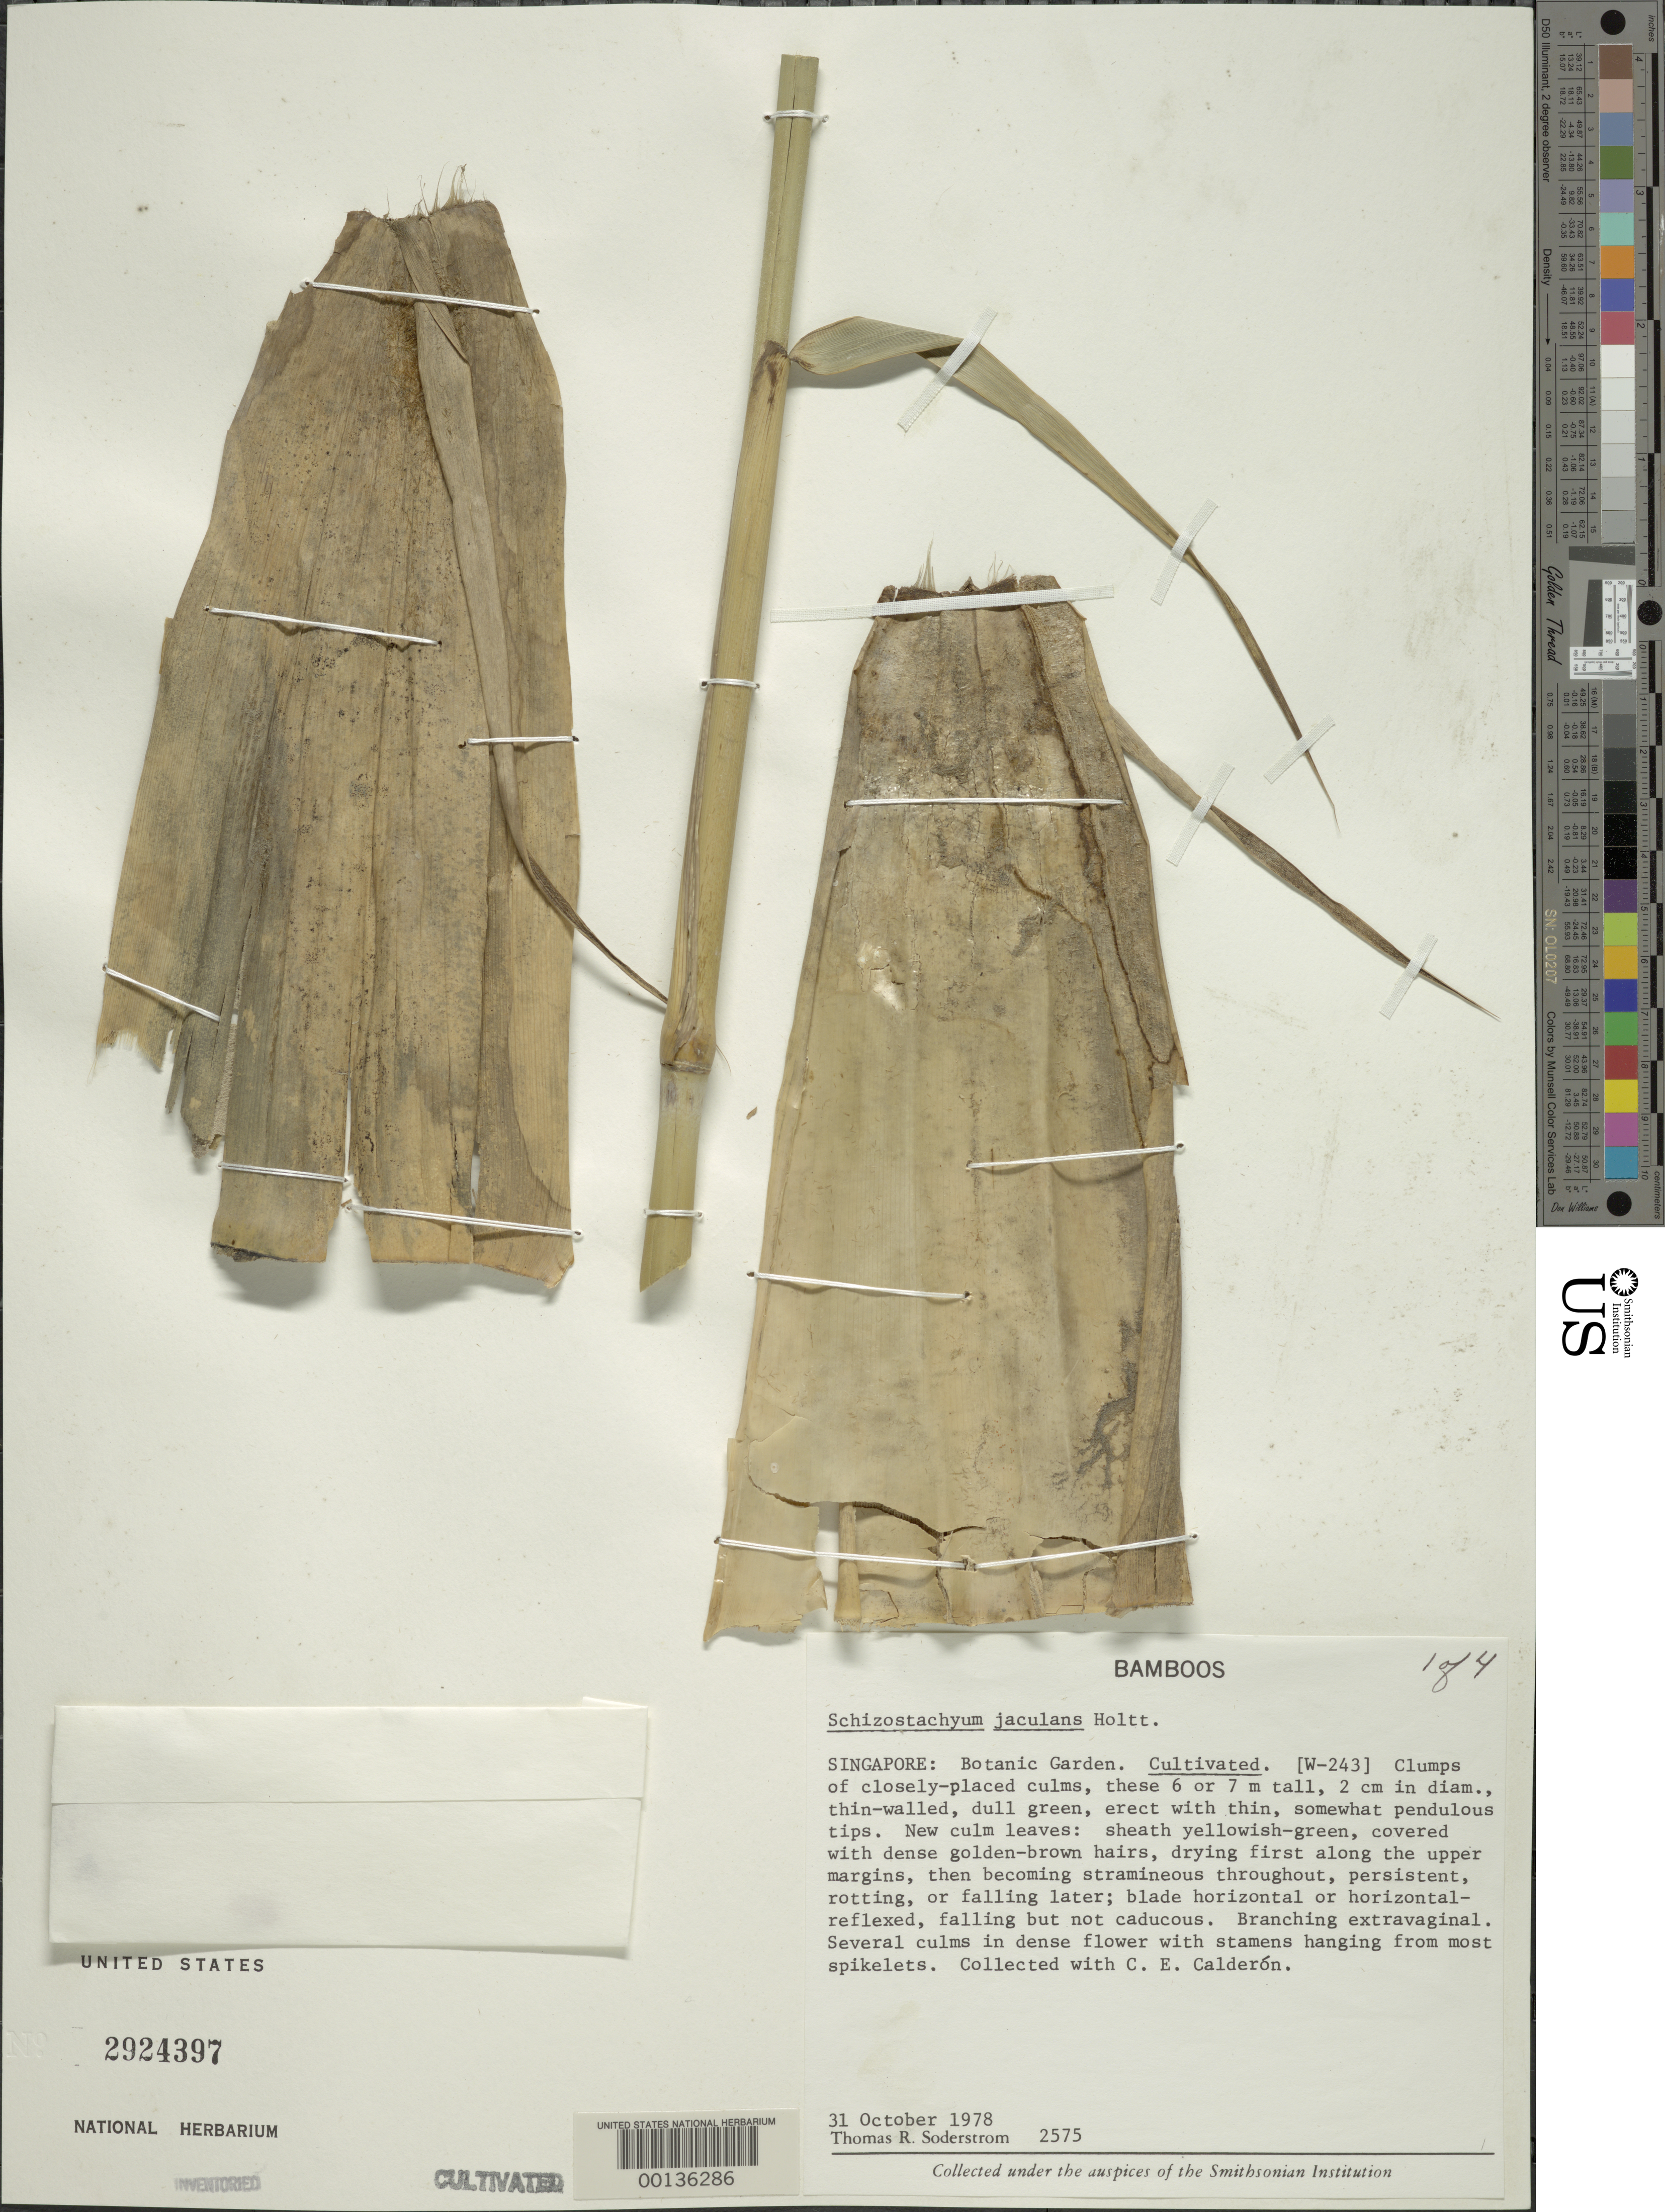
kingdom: Plantae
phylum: Tracheophyta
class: Liliopsida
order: Poales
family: Poaceae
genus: Schizostachyum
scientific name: Schizostachyum jaculans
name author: Holttum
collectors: T. R. Soderstrom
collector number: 2575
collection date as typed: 31 Oct 1978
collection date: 1978-10-31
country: Singapore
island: Singapore Island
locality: Botanic garden [Malay Peninsula]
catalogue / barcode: US 2924397